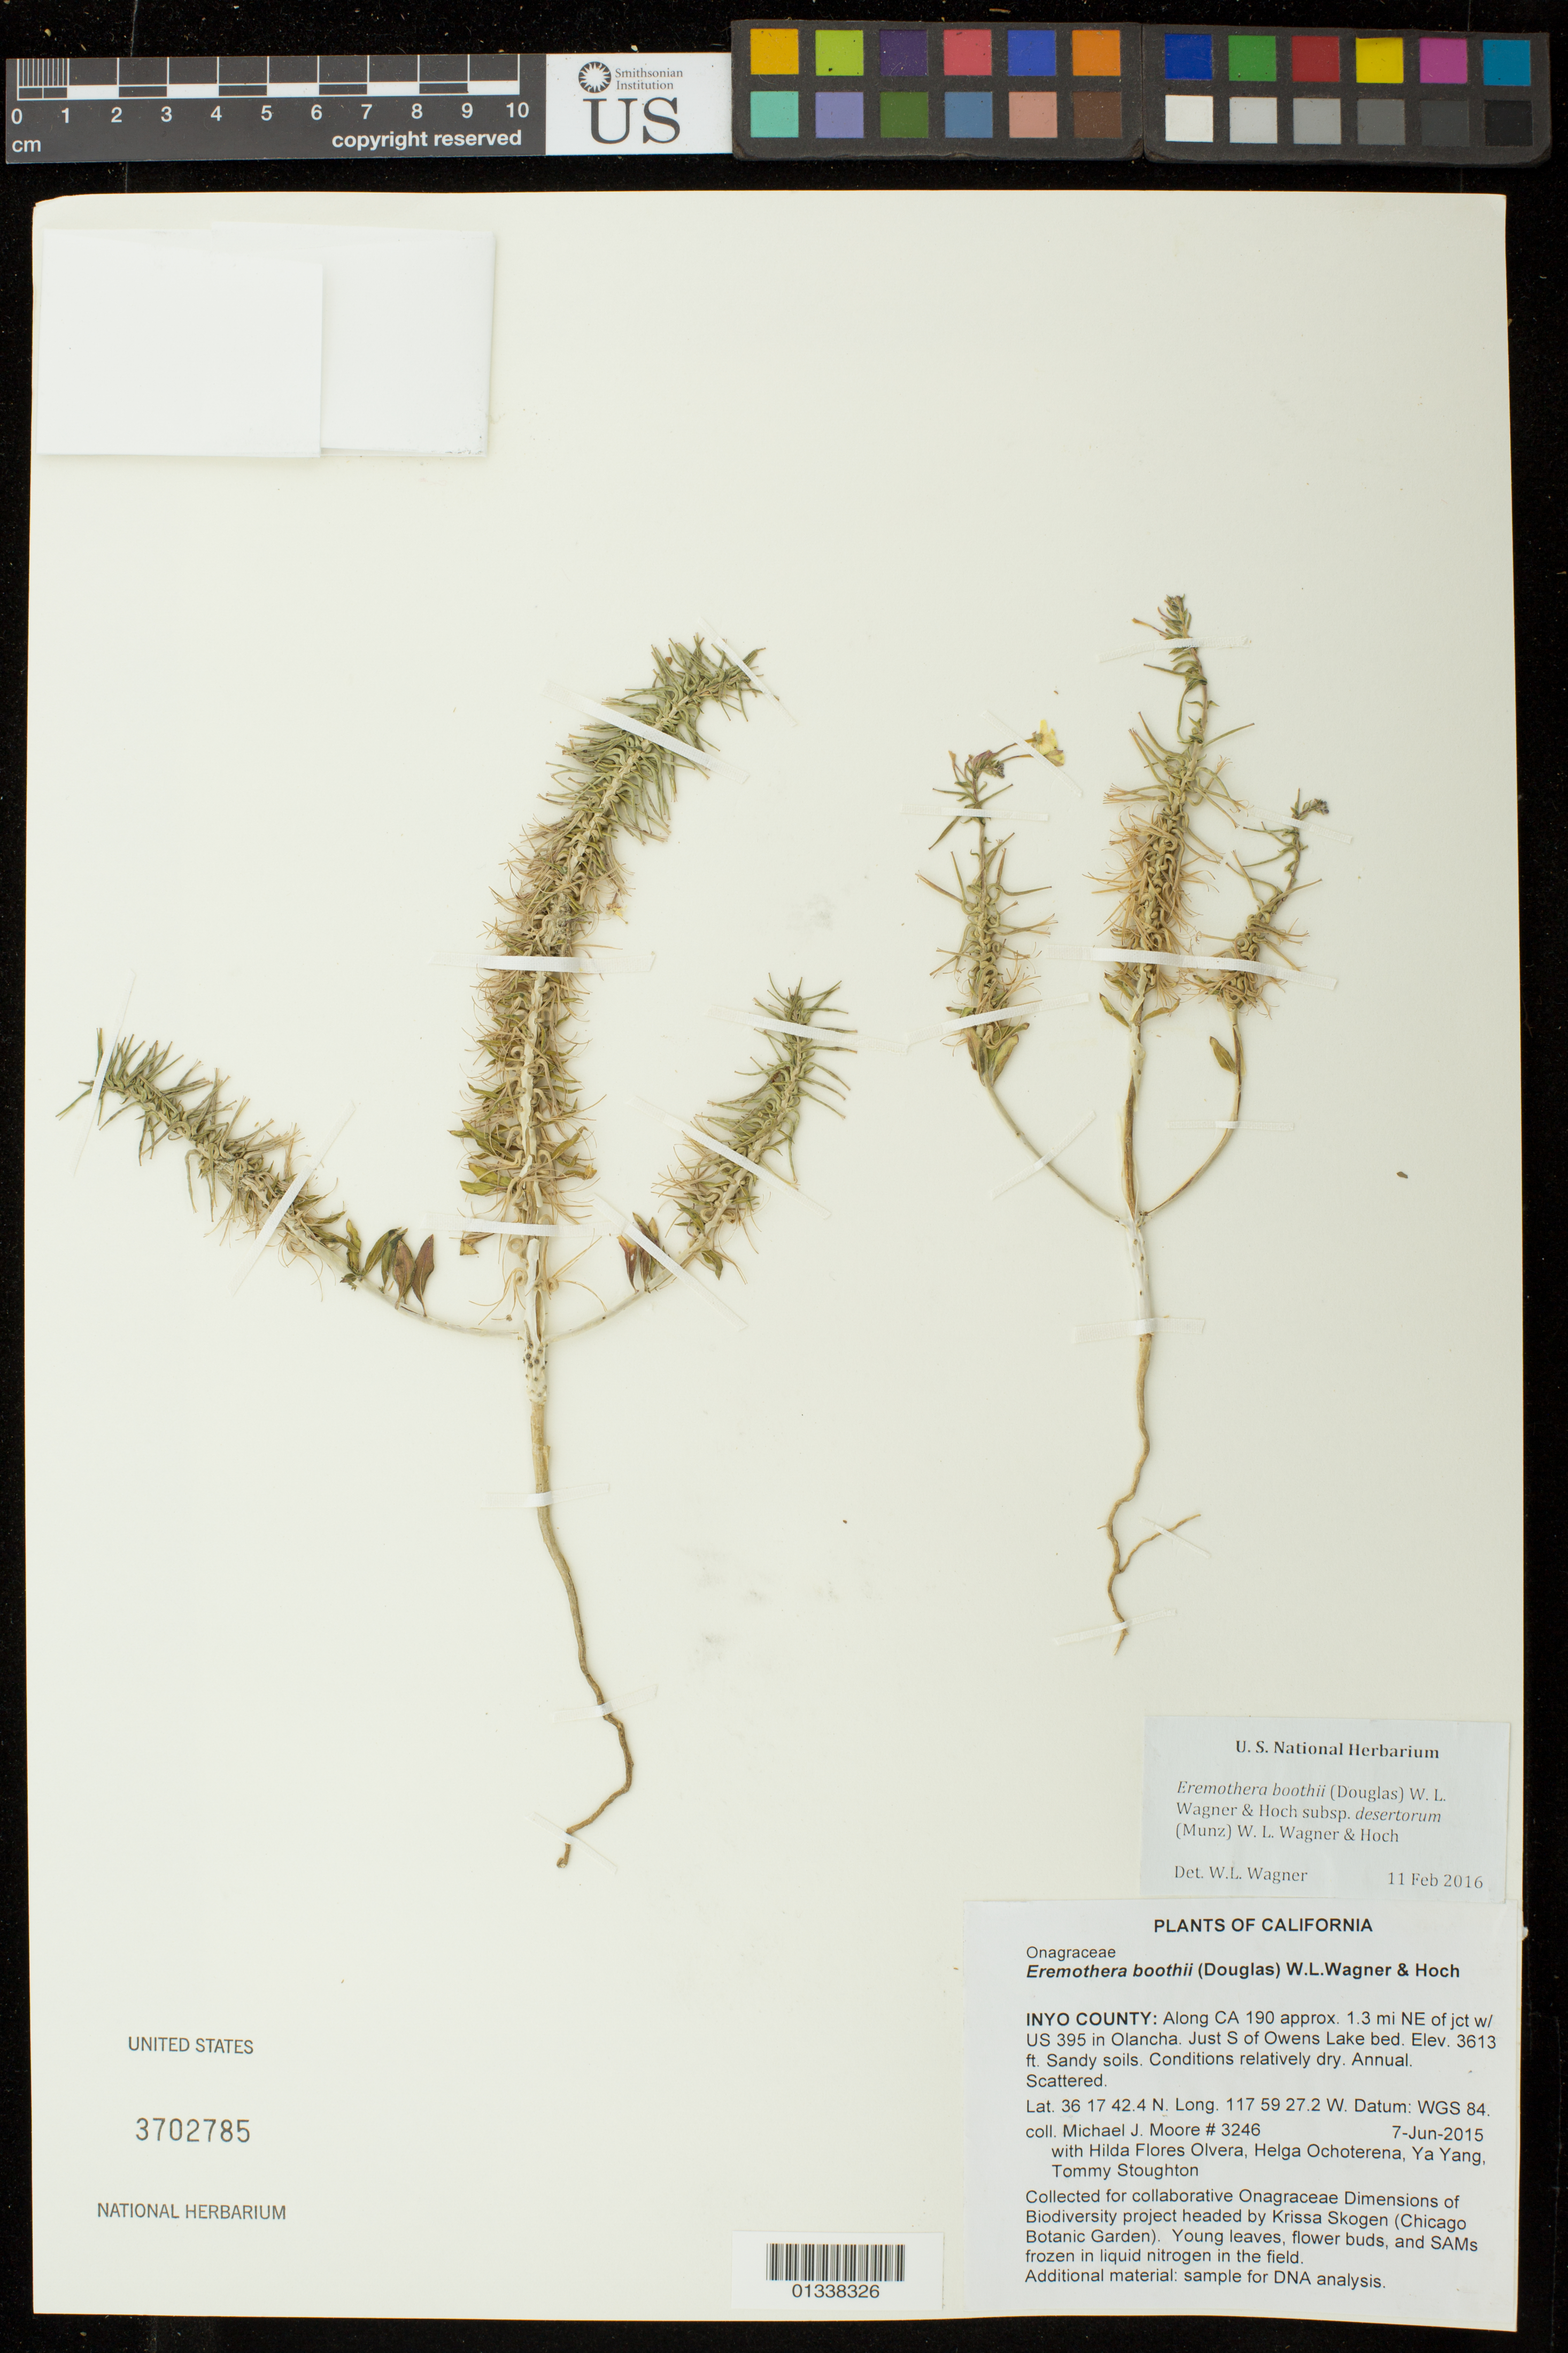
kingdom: Plantae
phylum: Tracheophyta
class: Magnoliopsida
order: Myrtales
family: Onagraceae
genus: Eremothera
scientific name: Eremothera boothii subsp. desertorum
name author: (Munz) W.L. Wagner & Hoch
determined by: Wagner, W. L., (BOT), Smithsonian Institution - National Museum of Natural History (UNITED STATES)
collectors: M. J. Moore, H. Flores Olvera, H. Ochoterena-B., Y. Yang & T. Stoughton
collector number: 3246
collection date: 2015-06-07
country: United States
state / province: California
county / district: Inyo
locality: Along CA 190 approx. 1.3 mi NE of jct w/ US 395 in Olancha. Just S of Owens Lake bed.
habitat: Sandy soils. Conditions relatively dry.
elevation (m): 1101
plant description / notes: Collected for collaborative Onagraceae Dimensions of Biodiversity project headed by Krissa Skogen (Chicago Botanic Garden). Young leaves, flower buds, and SAMs frozen in liquid nitrogen in the field.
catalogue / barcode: US 3702785